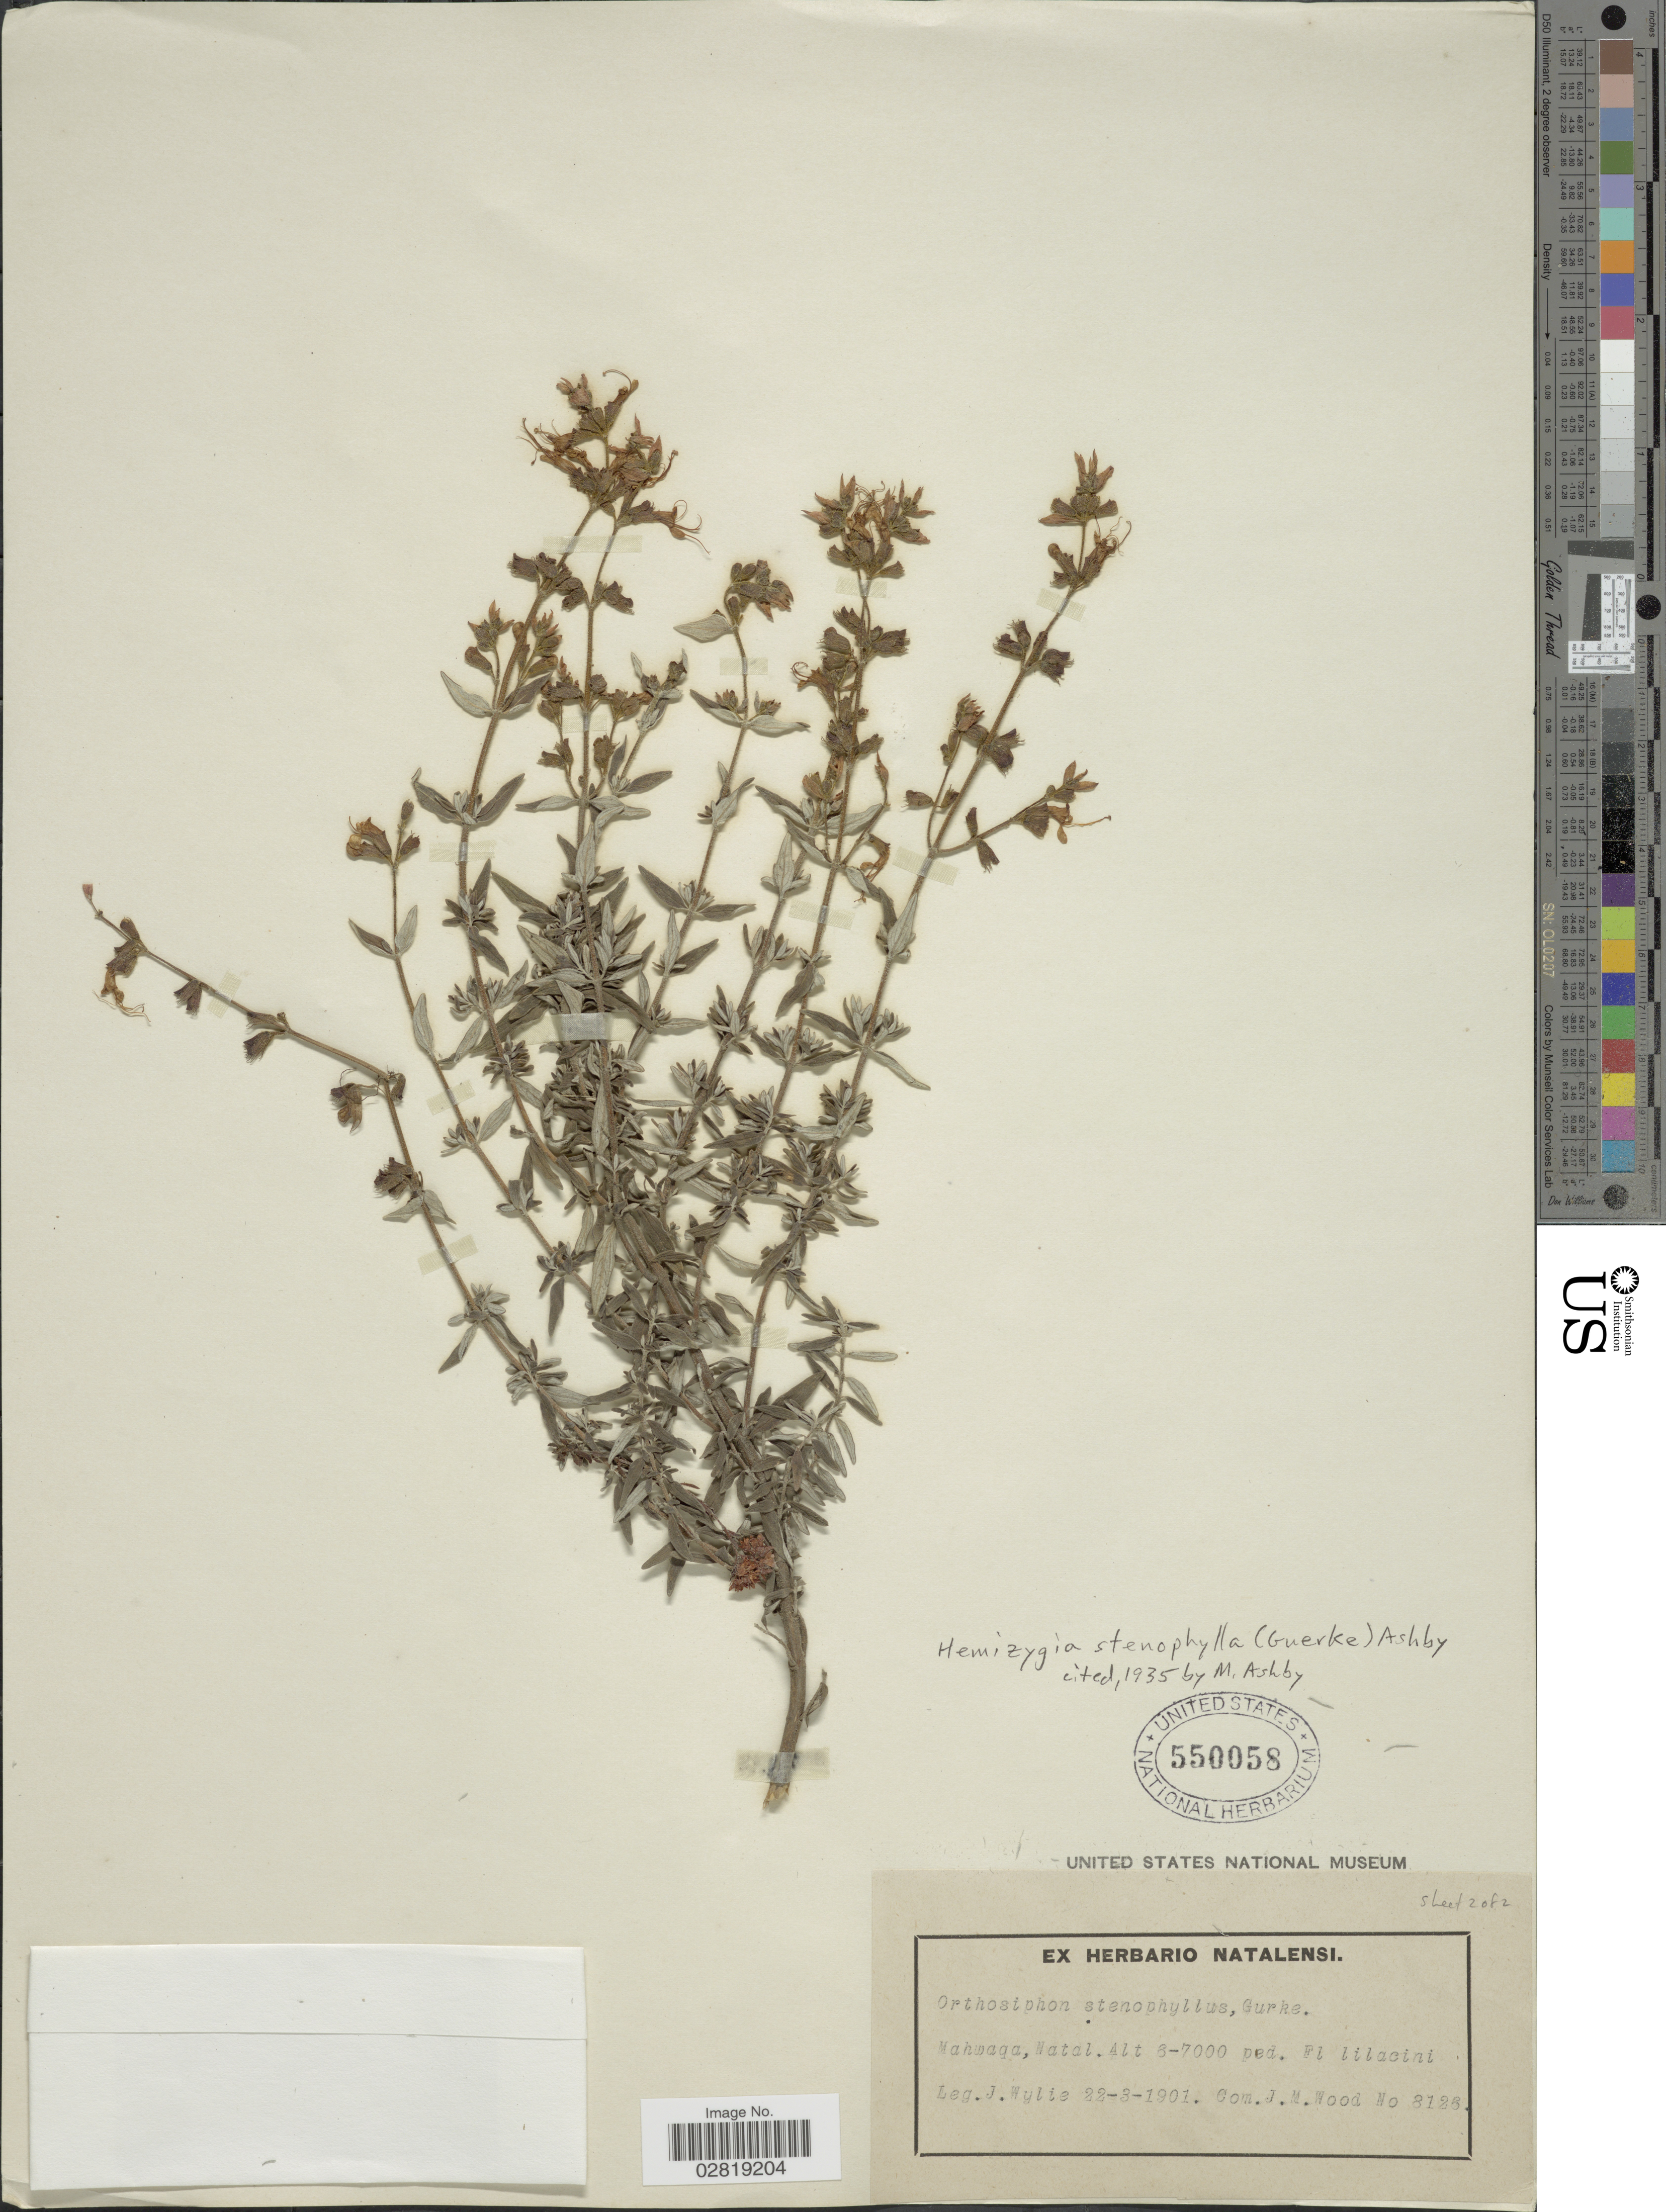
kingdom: Plantae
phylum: Tracheophyta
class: Magnoliopsida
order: Lamiales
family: Lamiaceae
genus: Hemizygia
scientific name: Hemizygia stenophylla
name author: (Gürke) Ashby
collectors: J. Wylie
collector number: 8126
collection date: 1901-03-22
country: South Africa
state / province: KwaZulu-Natal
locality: Mahwaqa Mtn, Natal.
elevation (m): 1829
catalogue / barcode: US 550058